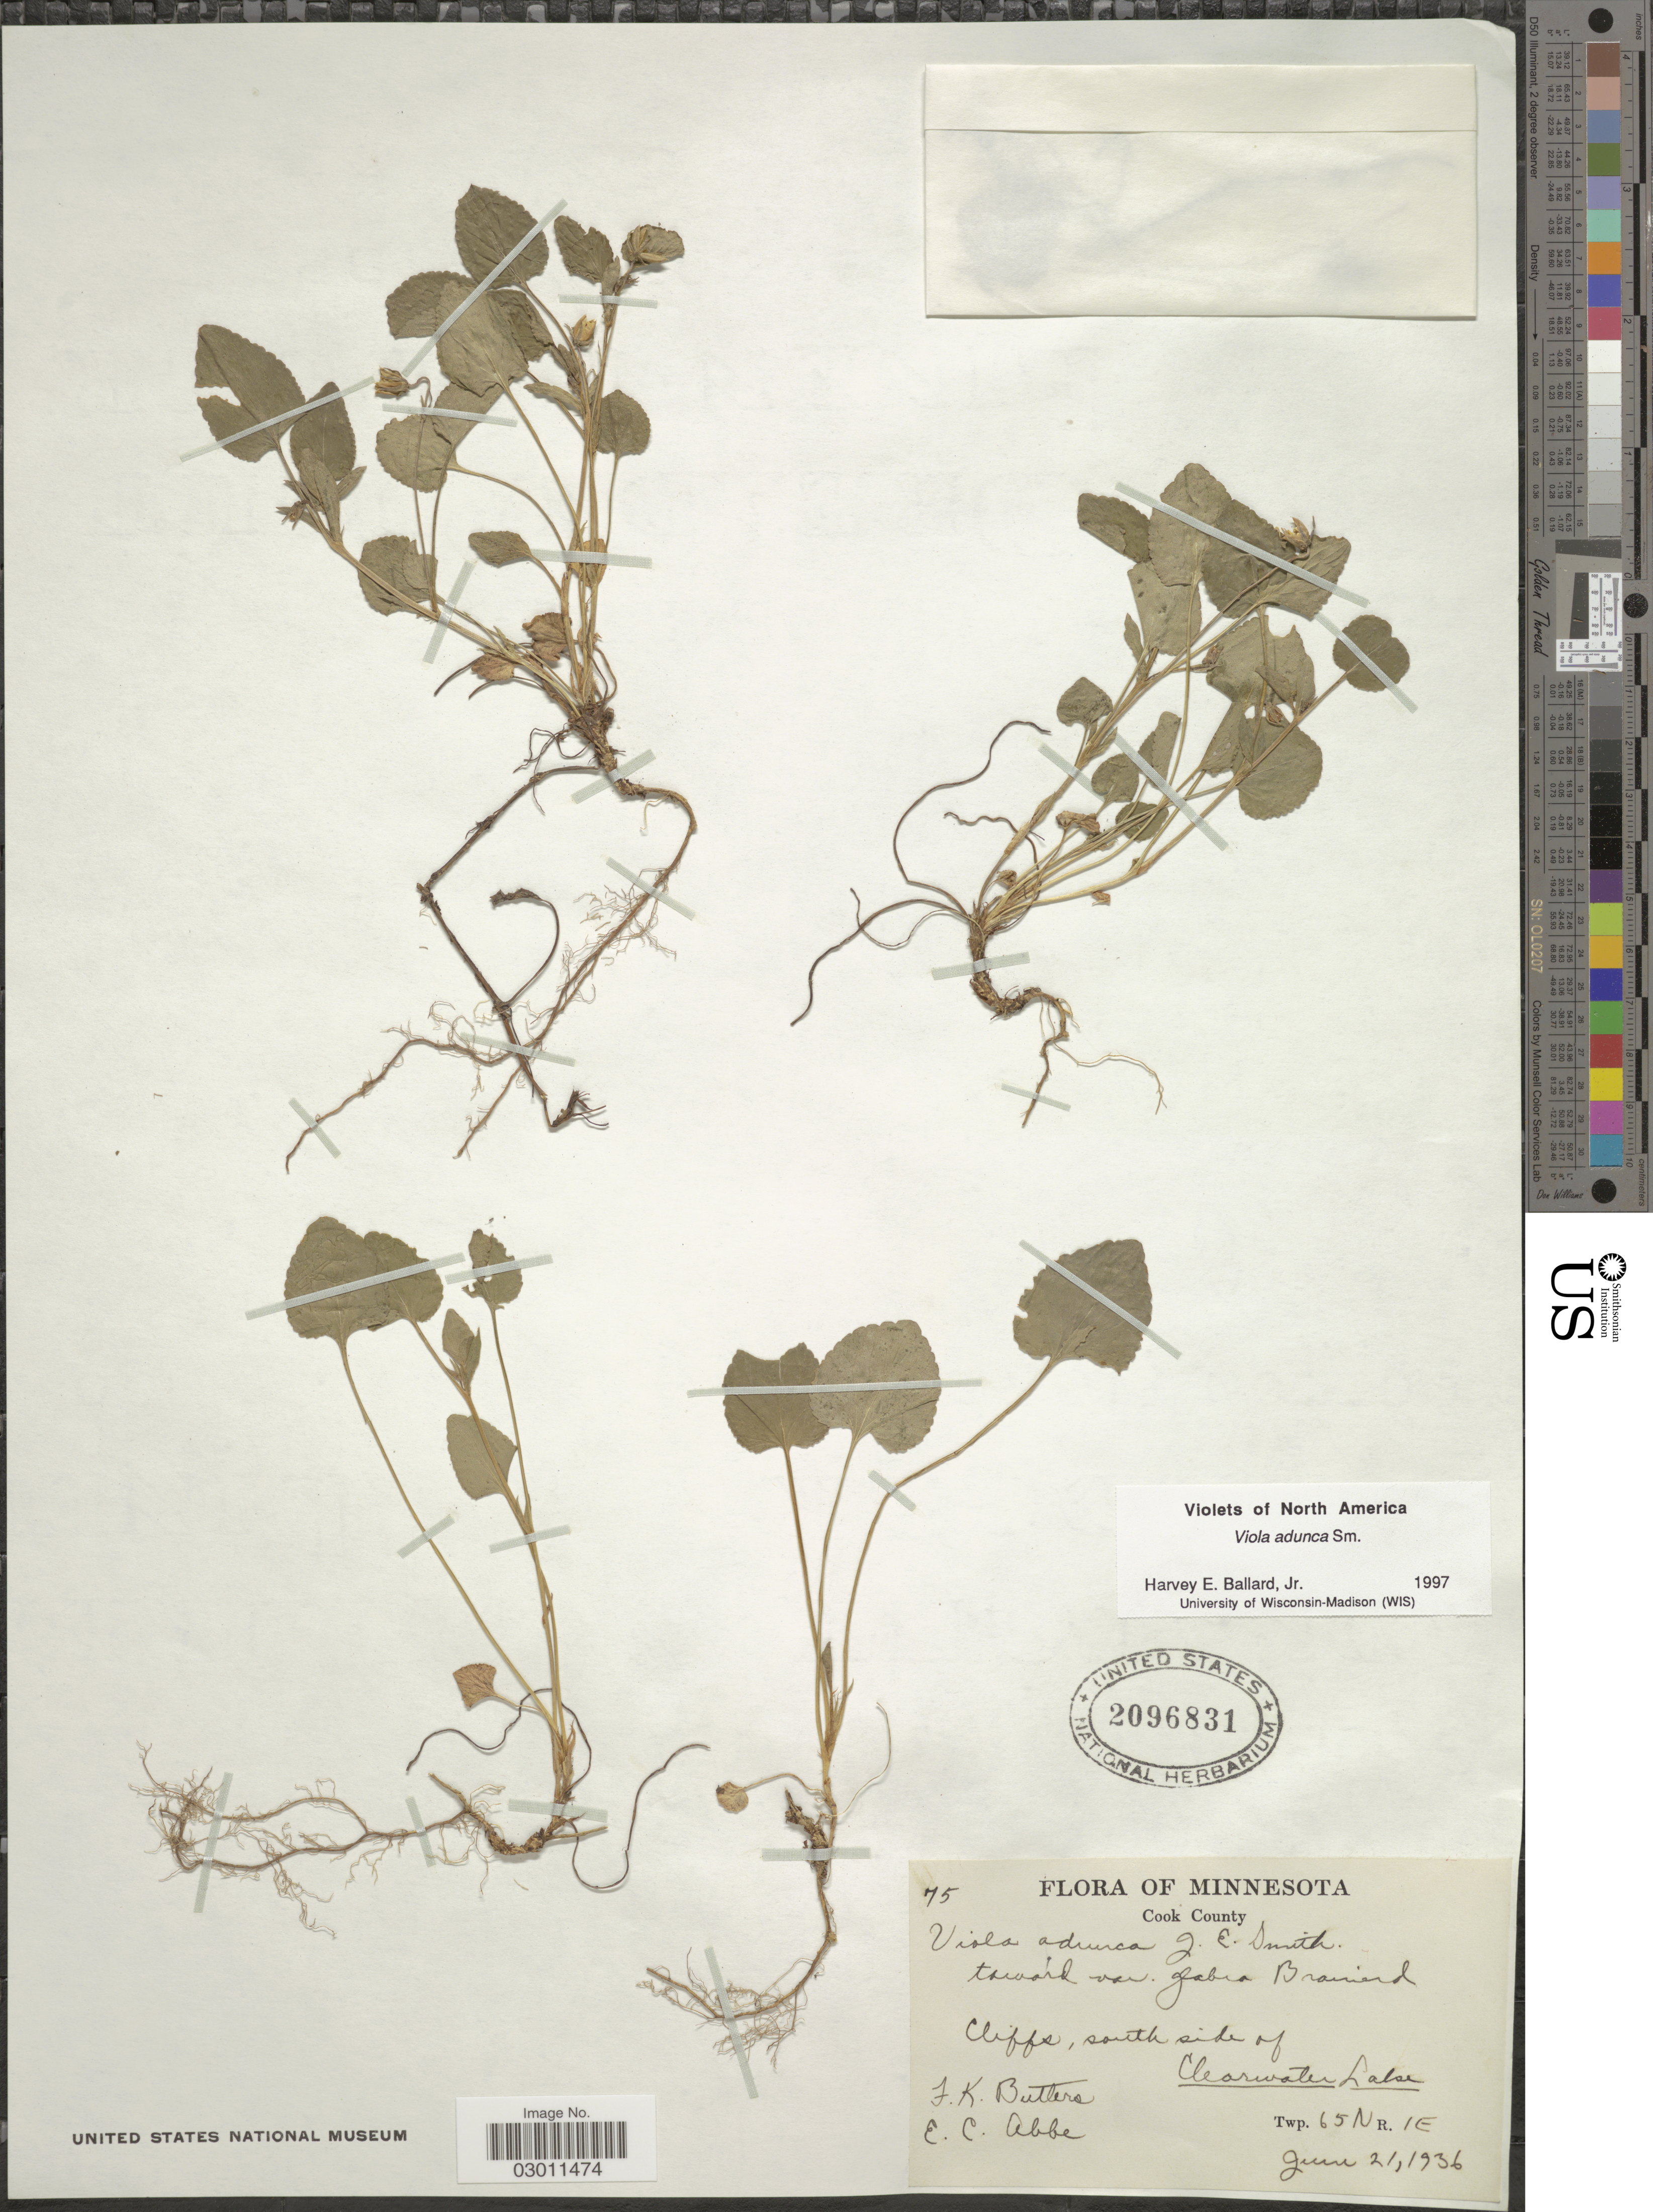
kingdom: Plantae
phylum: Tracheophyta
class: Magnoliopsida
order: Malpighiales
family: Violaceae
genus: Viola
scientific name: Viola adunca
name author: Sm.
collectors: F. K. Butters & E. C. Abbe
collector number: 75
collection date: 1936-06-21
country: United States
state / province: Minnesota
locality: Cook County, Cliffs, south side of Clearwater Lake, Twp. 65 N, R. 1E.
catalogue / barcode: US 2096831